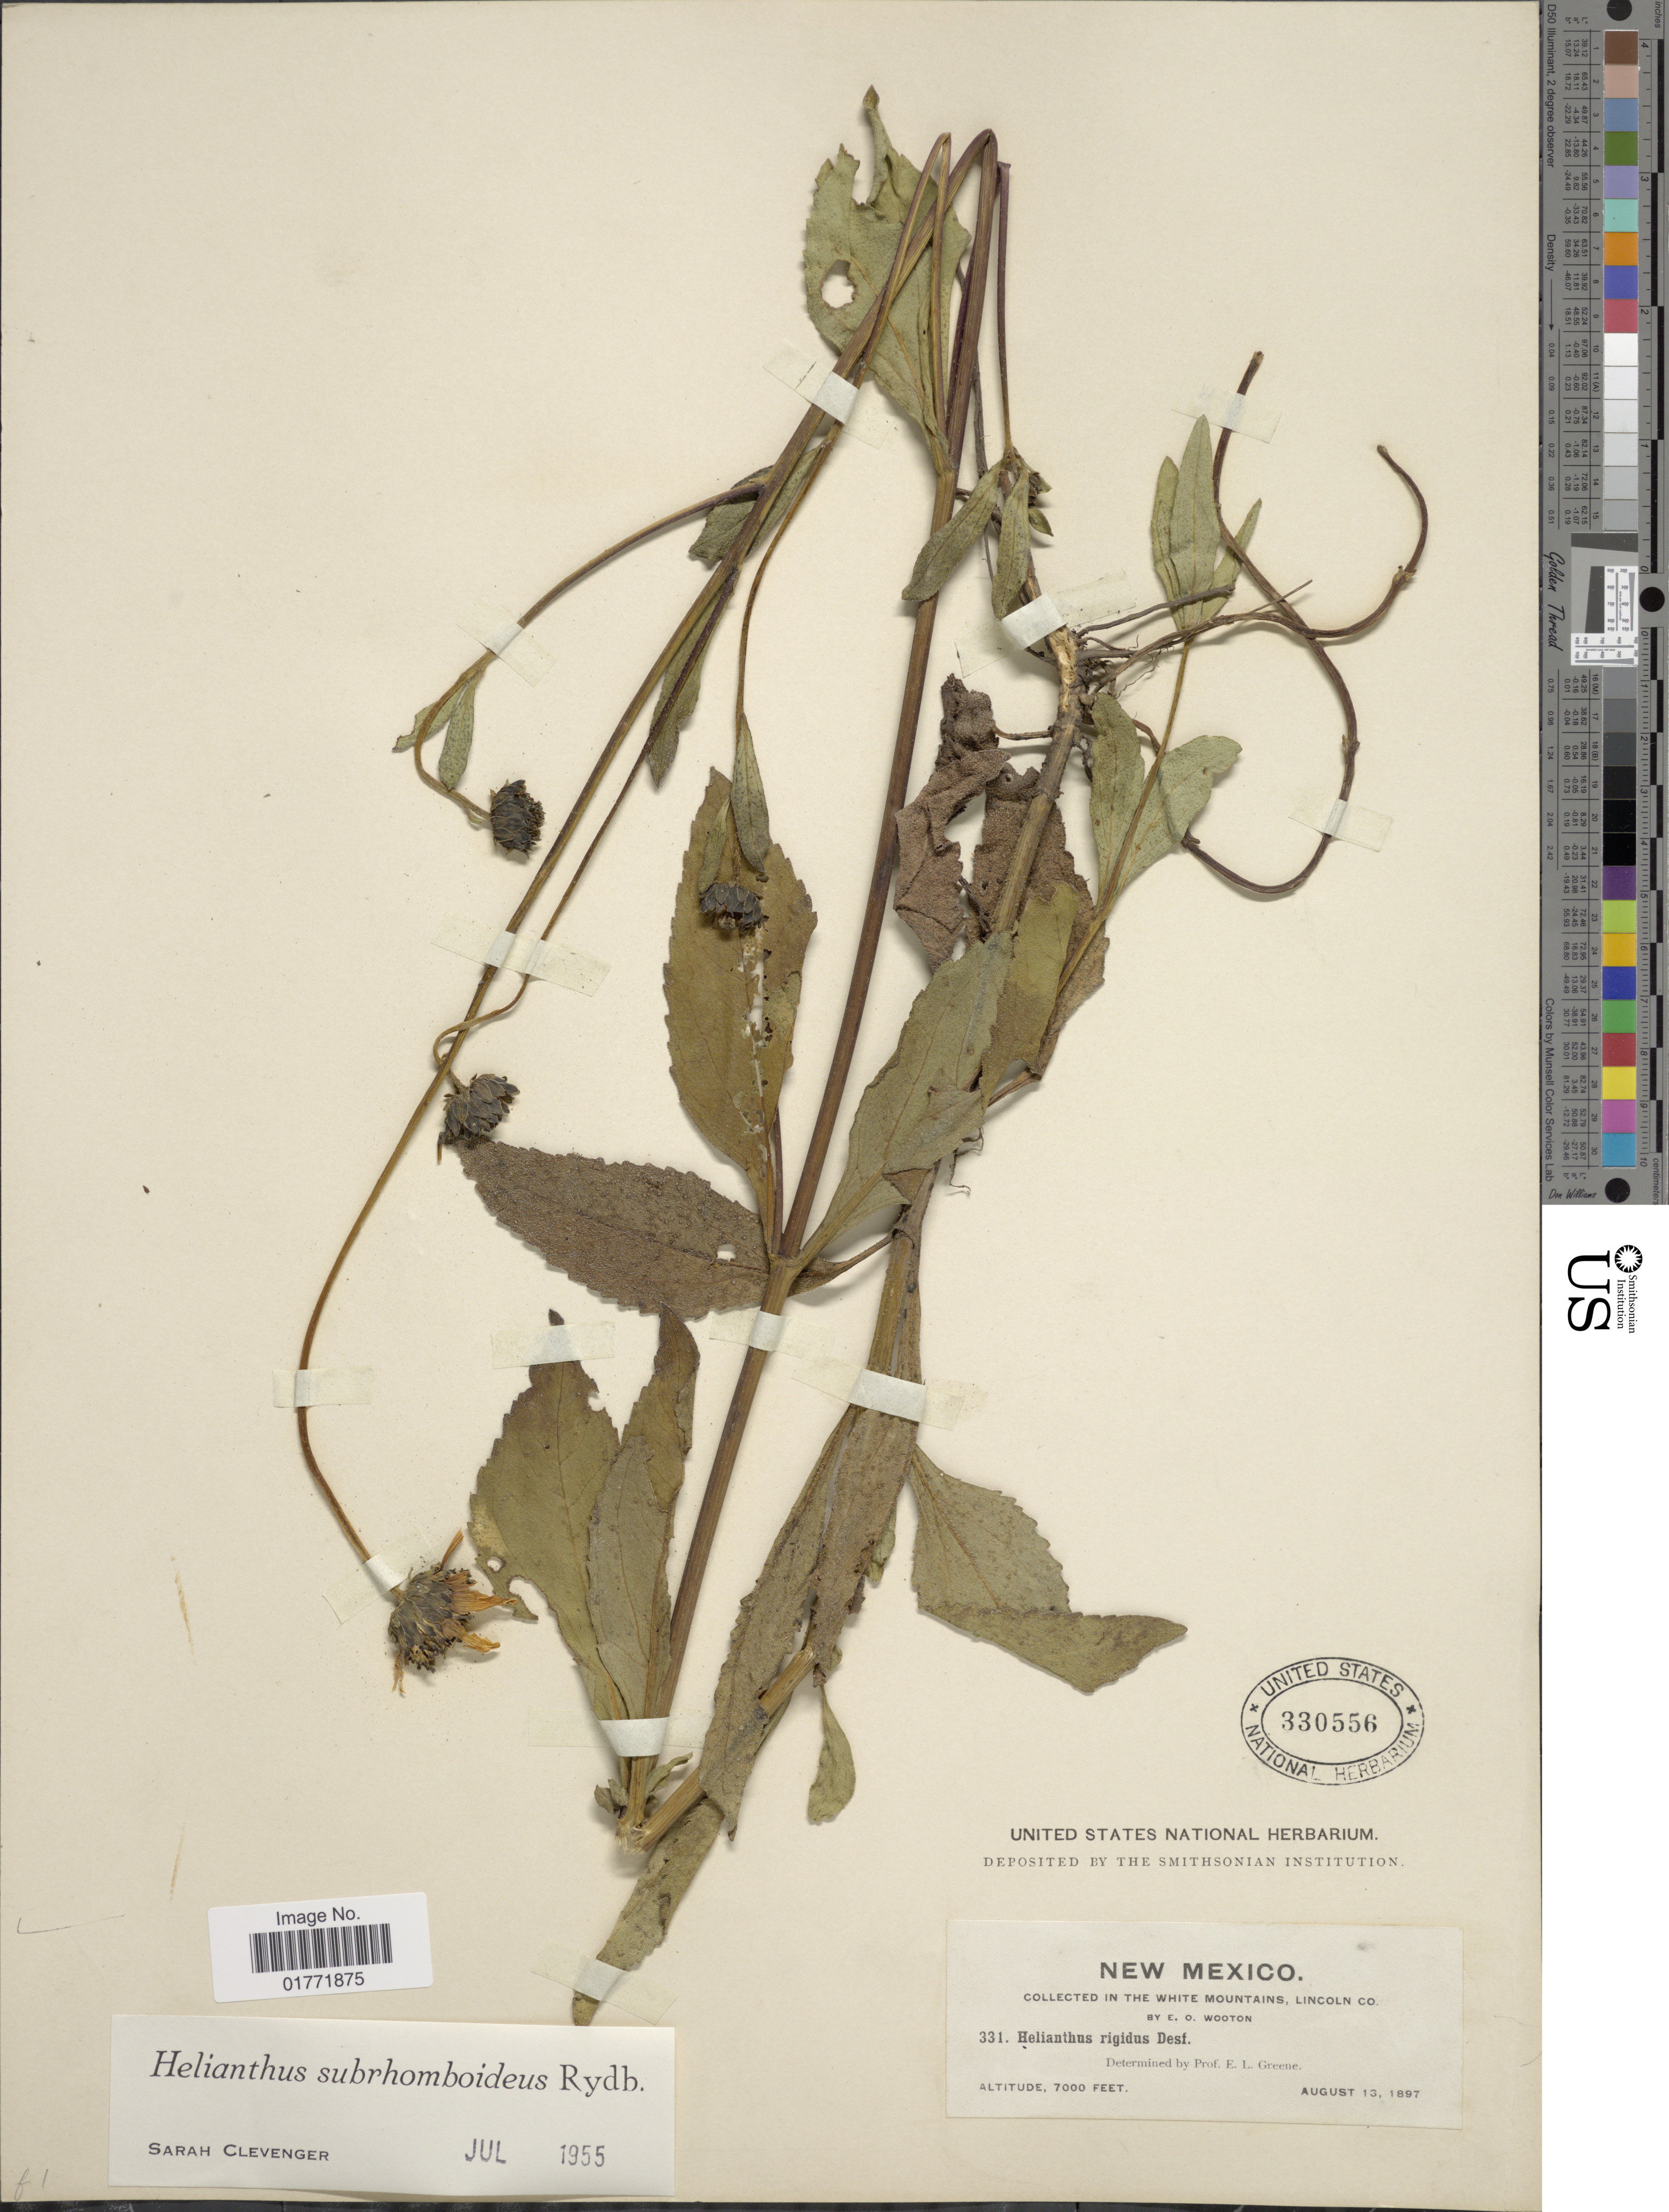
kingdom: Plantae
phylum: Tracheophyta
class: Magnoliopsida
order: Asterales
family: Asteraceae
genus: Helianthus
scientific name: Helianthus subrhomboideus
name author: Rydb.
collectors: E. O. Wooton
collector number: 331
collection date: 1897-08-13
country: United States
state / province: New Mexico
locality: New Mexico, White Mountains, Lincoln Co.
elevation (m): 2134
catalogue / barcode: US 330556